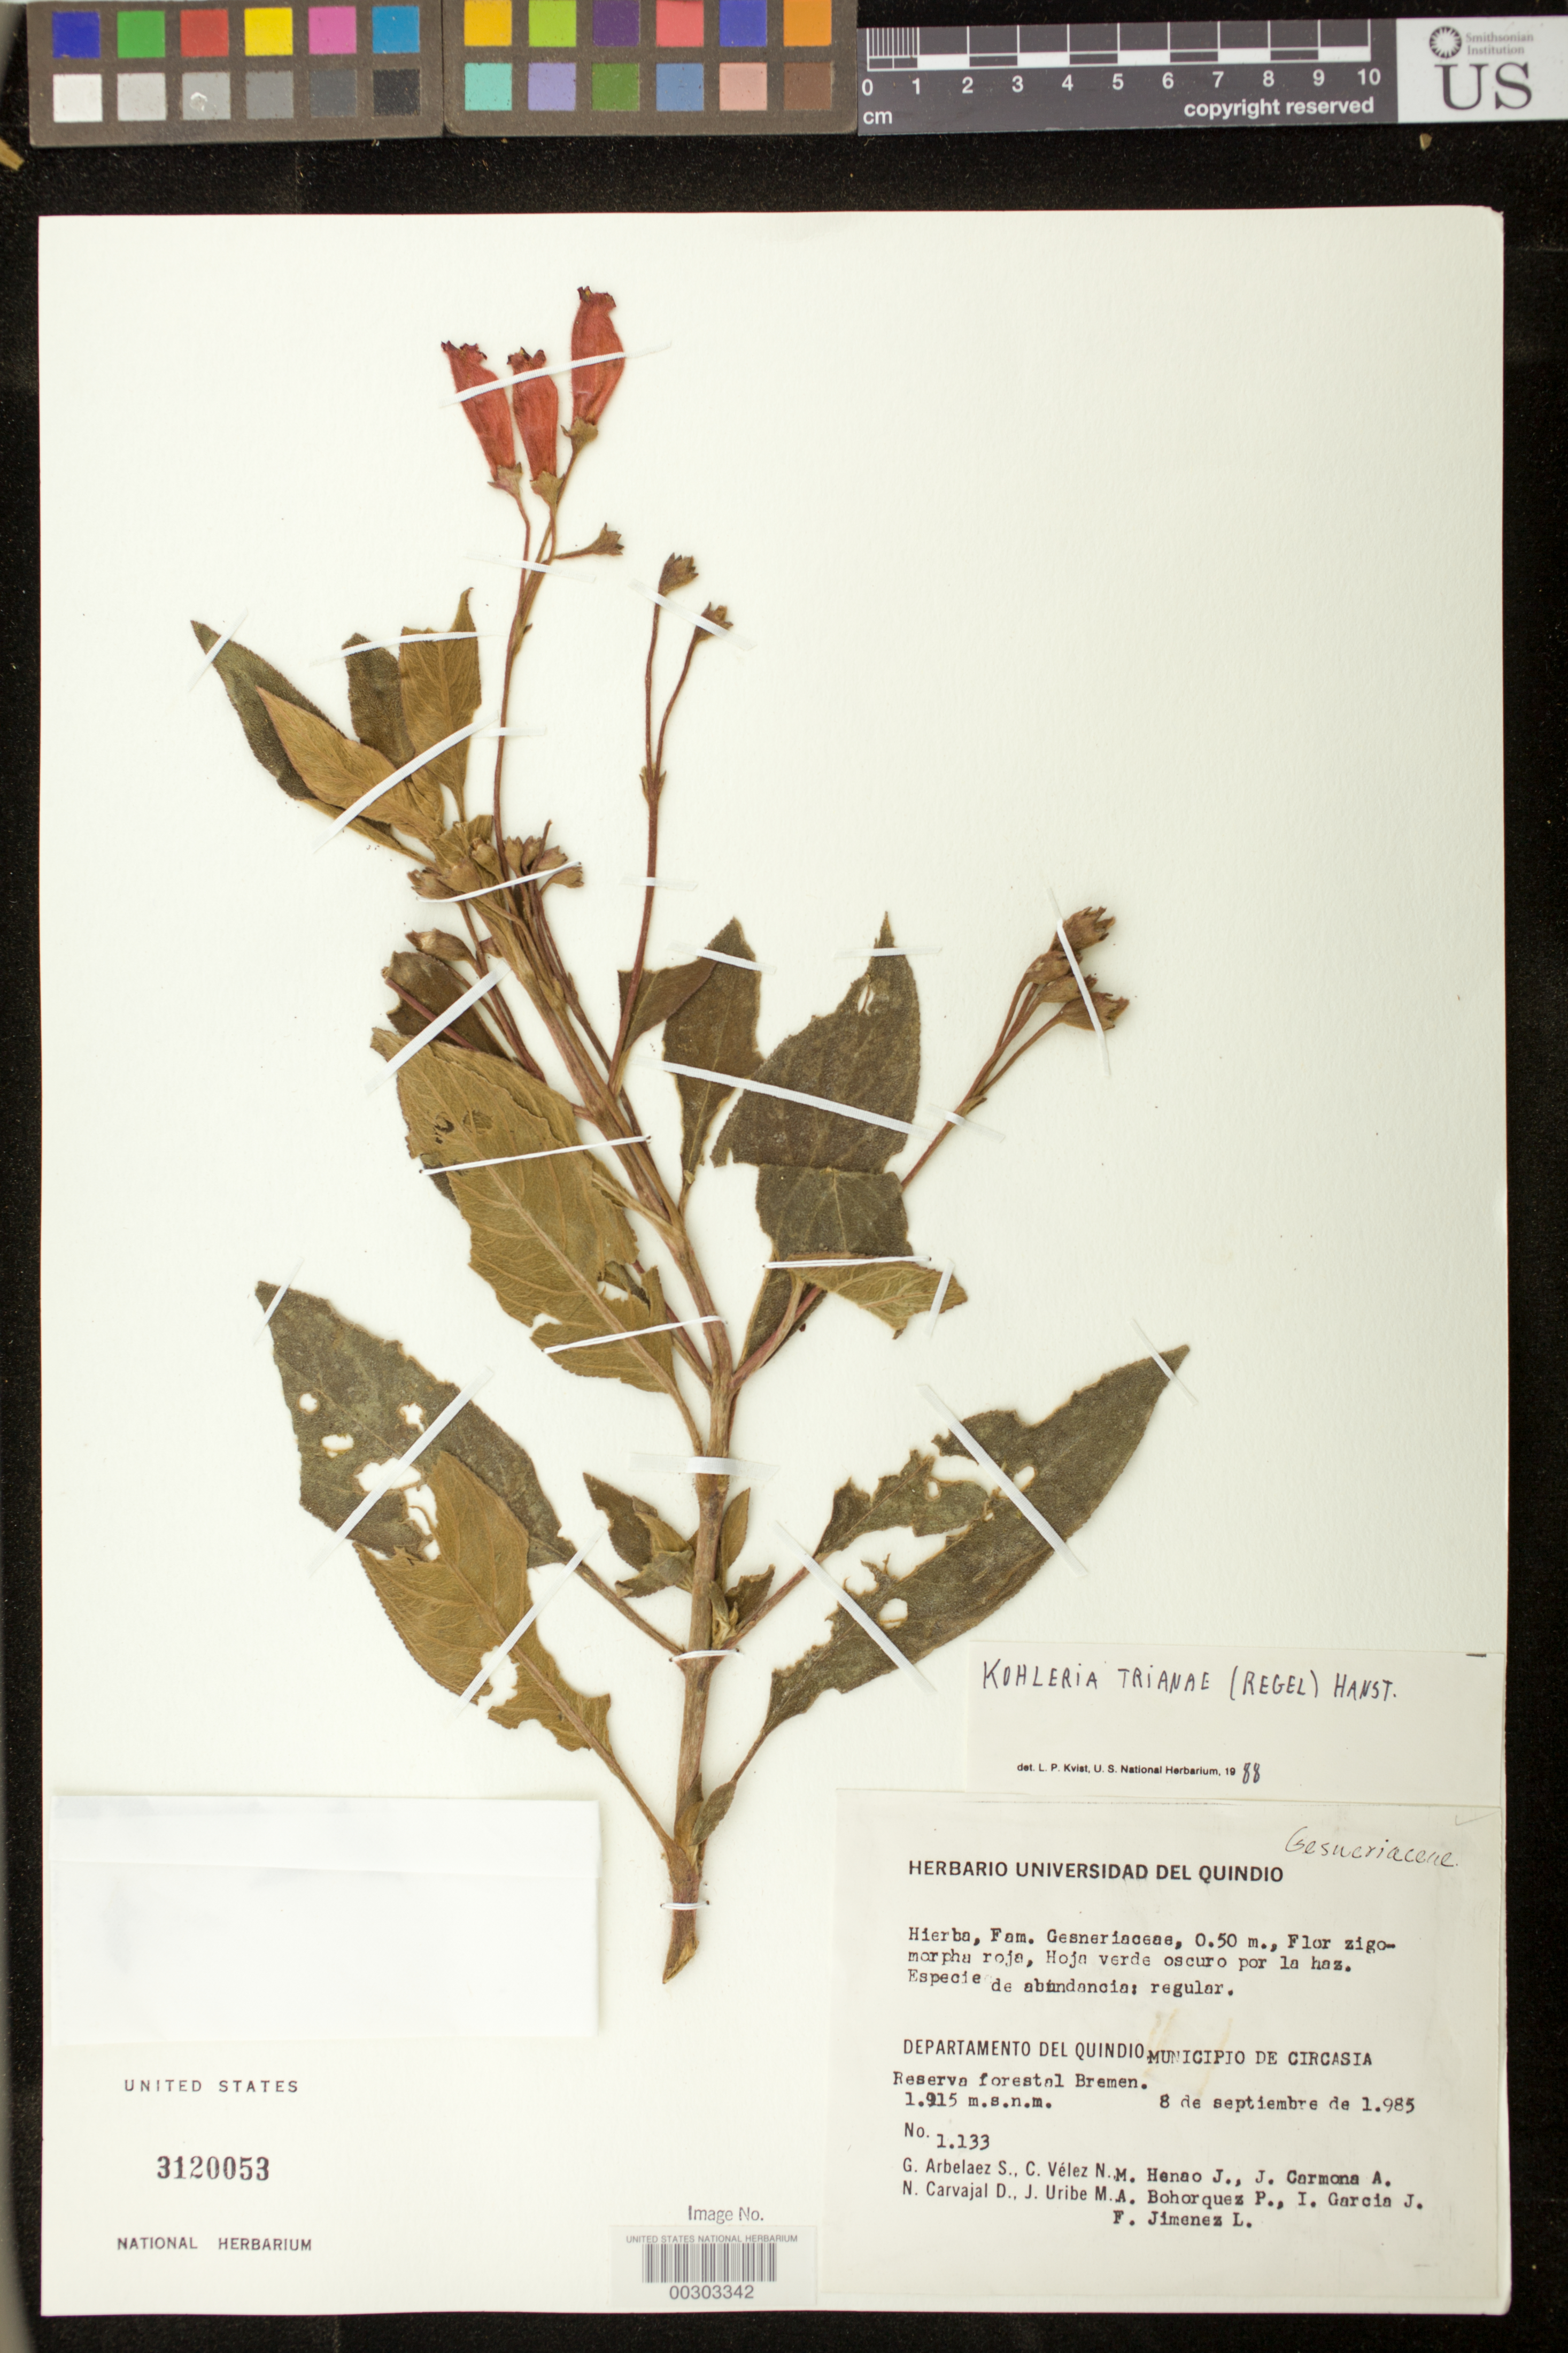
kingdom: Plantae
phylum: Tracheophyta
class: Magnoliopsida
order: Lamiales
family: Gesneriaceae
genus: Kohleria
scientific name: Kohleria trianae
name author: (Regel) Hanst.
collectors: G. Arbelaez S., C. Vélez N., N. Carvajal D., J. Uribe M., M. Henao-J. & et al.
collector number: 1133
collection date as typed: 08 Sep 1985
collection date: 1985-09-08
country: Colombia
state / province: Quindío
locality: Mun. of Circasia, Reserva Forestal Bremen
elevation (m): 1915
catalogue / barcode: US 3120053